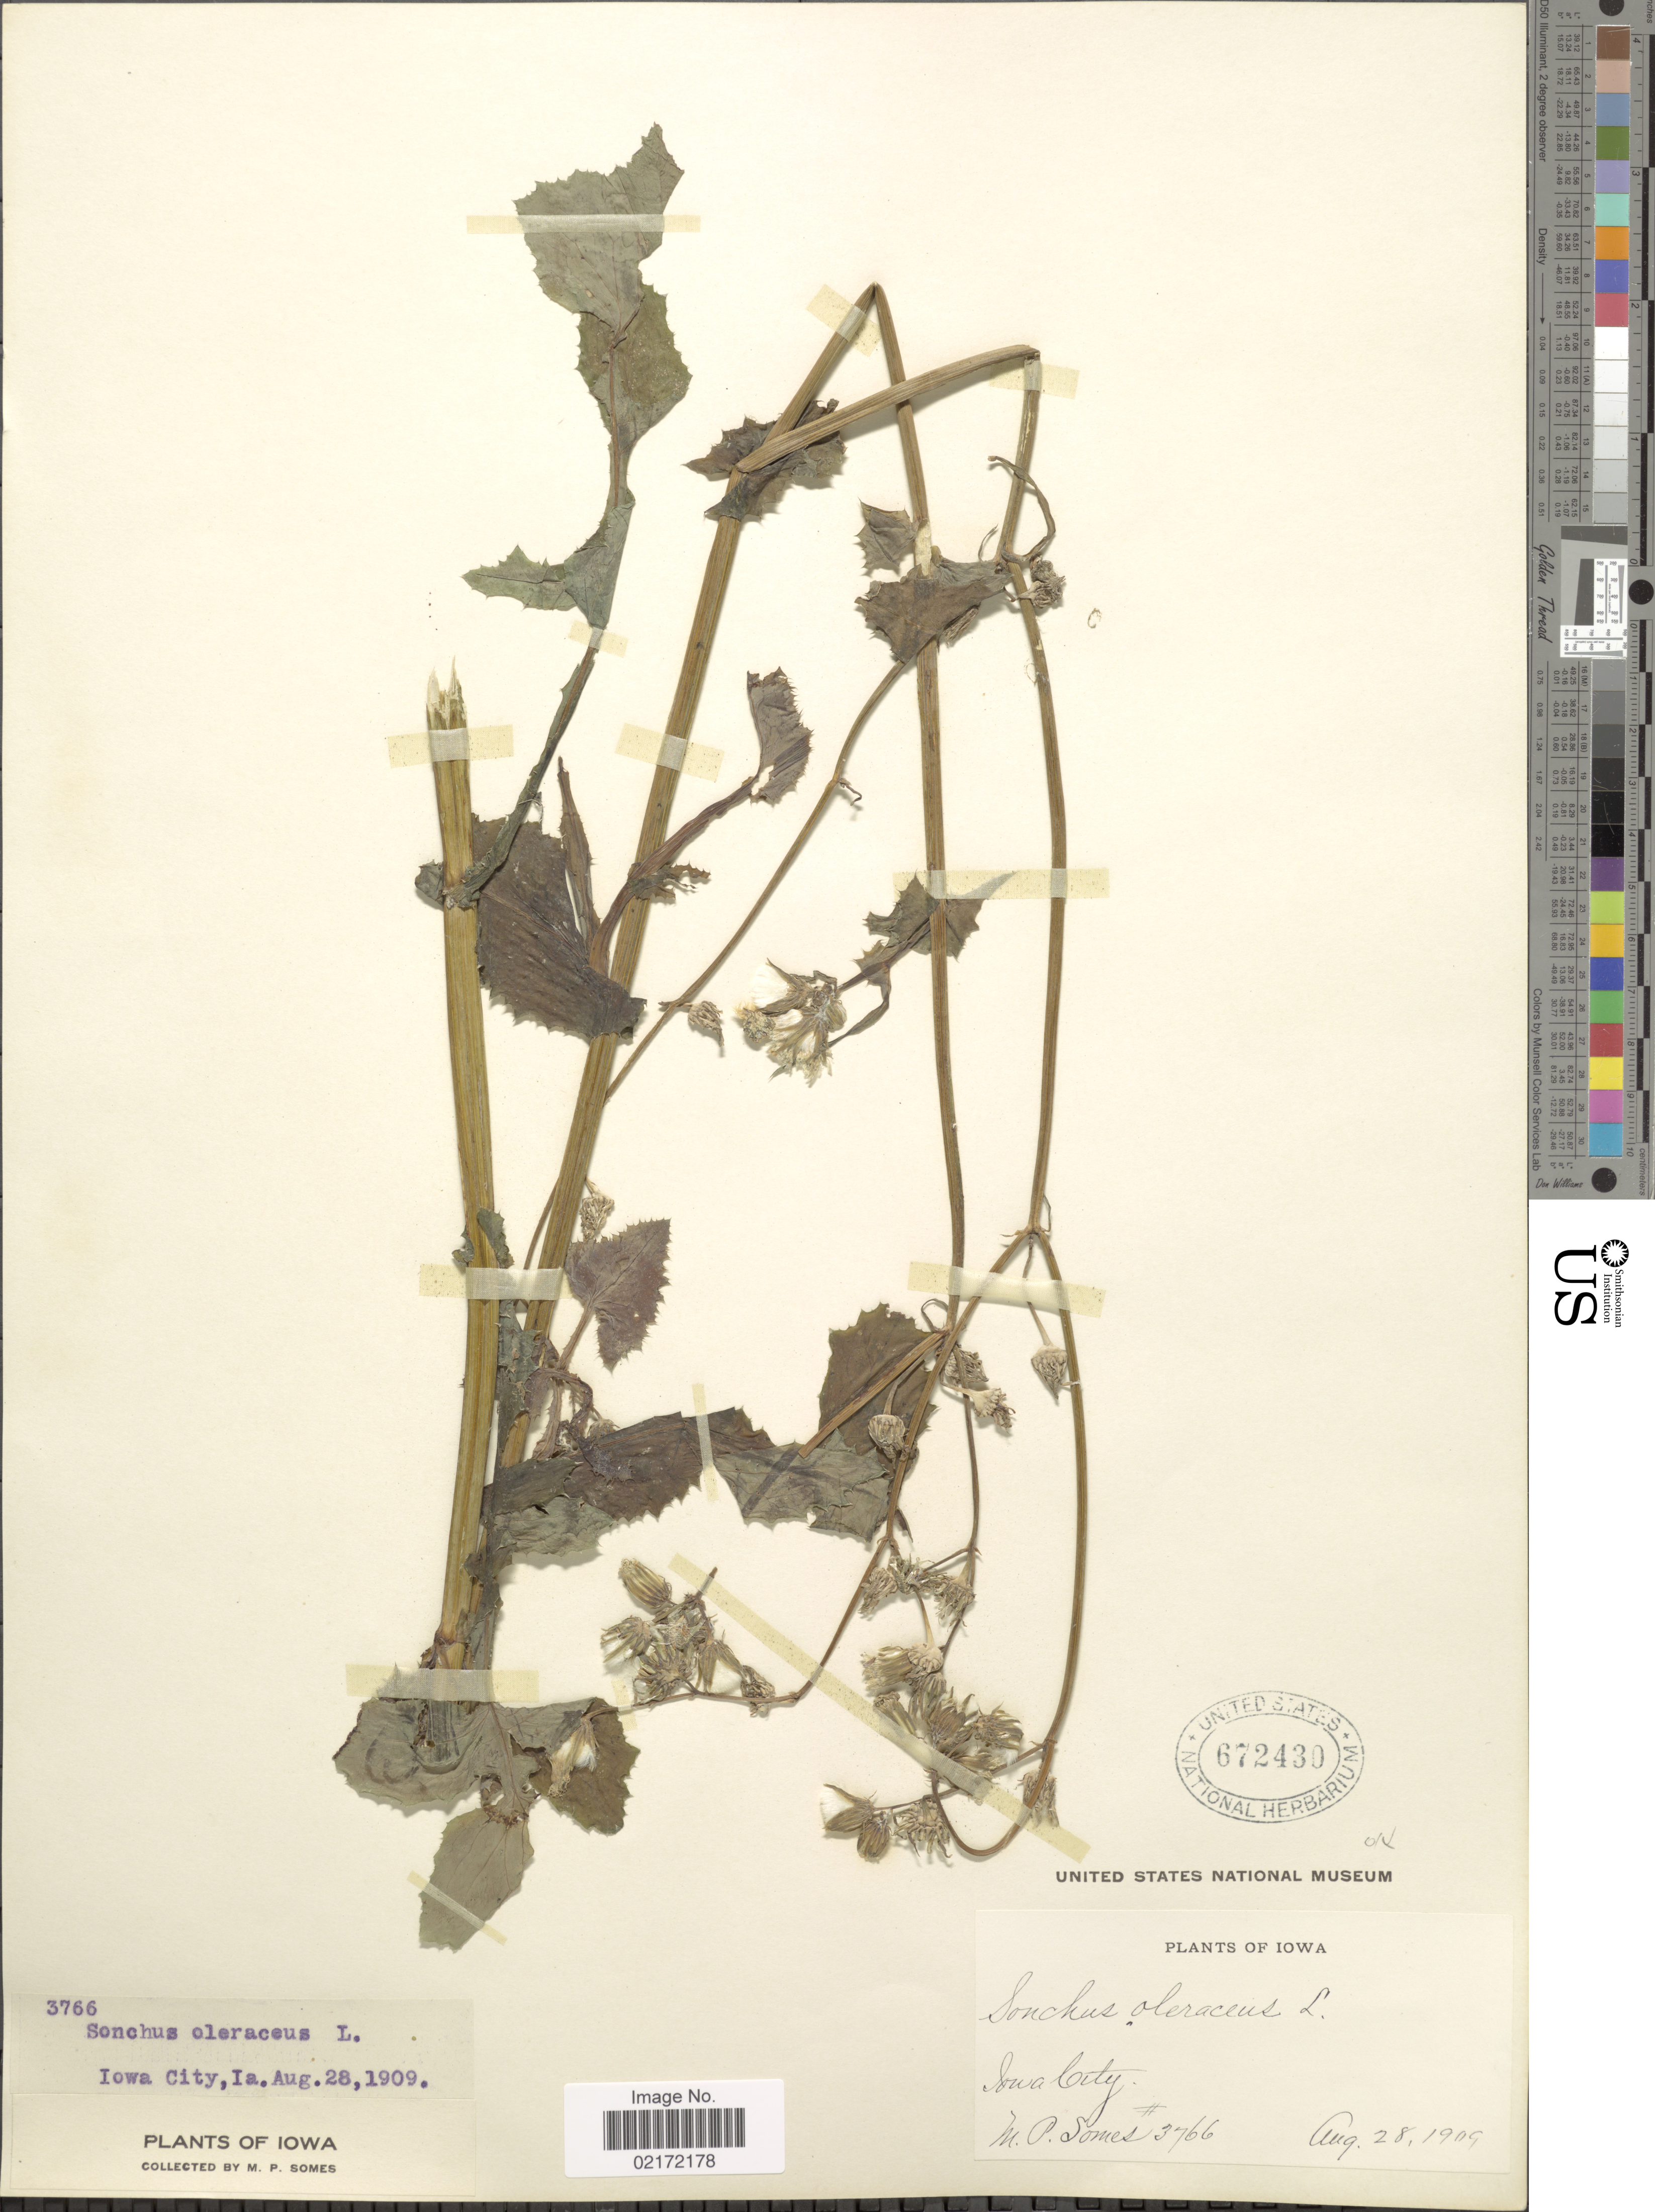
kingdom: Plantae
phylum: Tracheophyta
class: Magnoliopsida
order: Asterales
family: Asteraceae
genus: Sonchus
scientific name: Sonchus oleraceus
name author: L.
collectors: M. Somes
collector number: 3766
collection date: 1909-08-28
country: United States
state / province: Iowa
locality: Iowa City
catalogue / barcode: US 672430